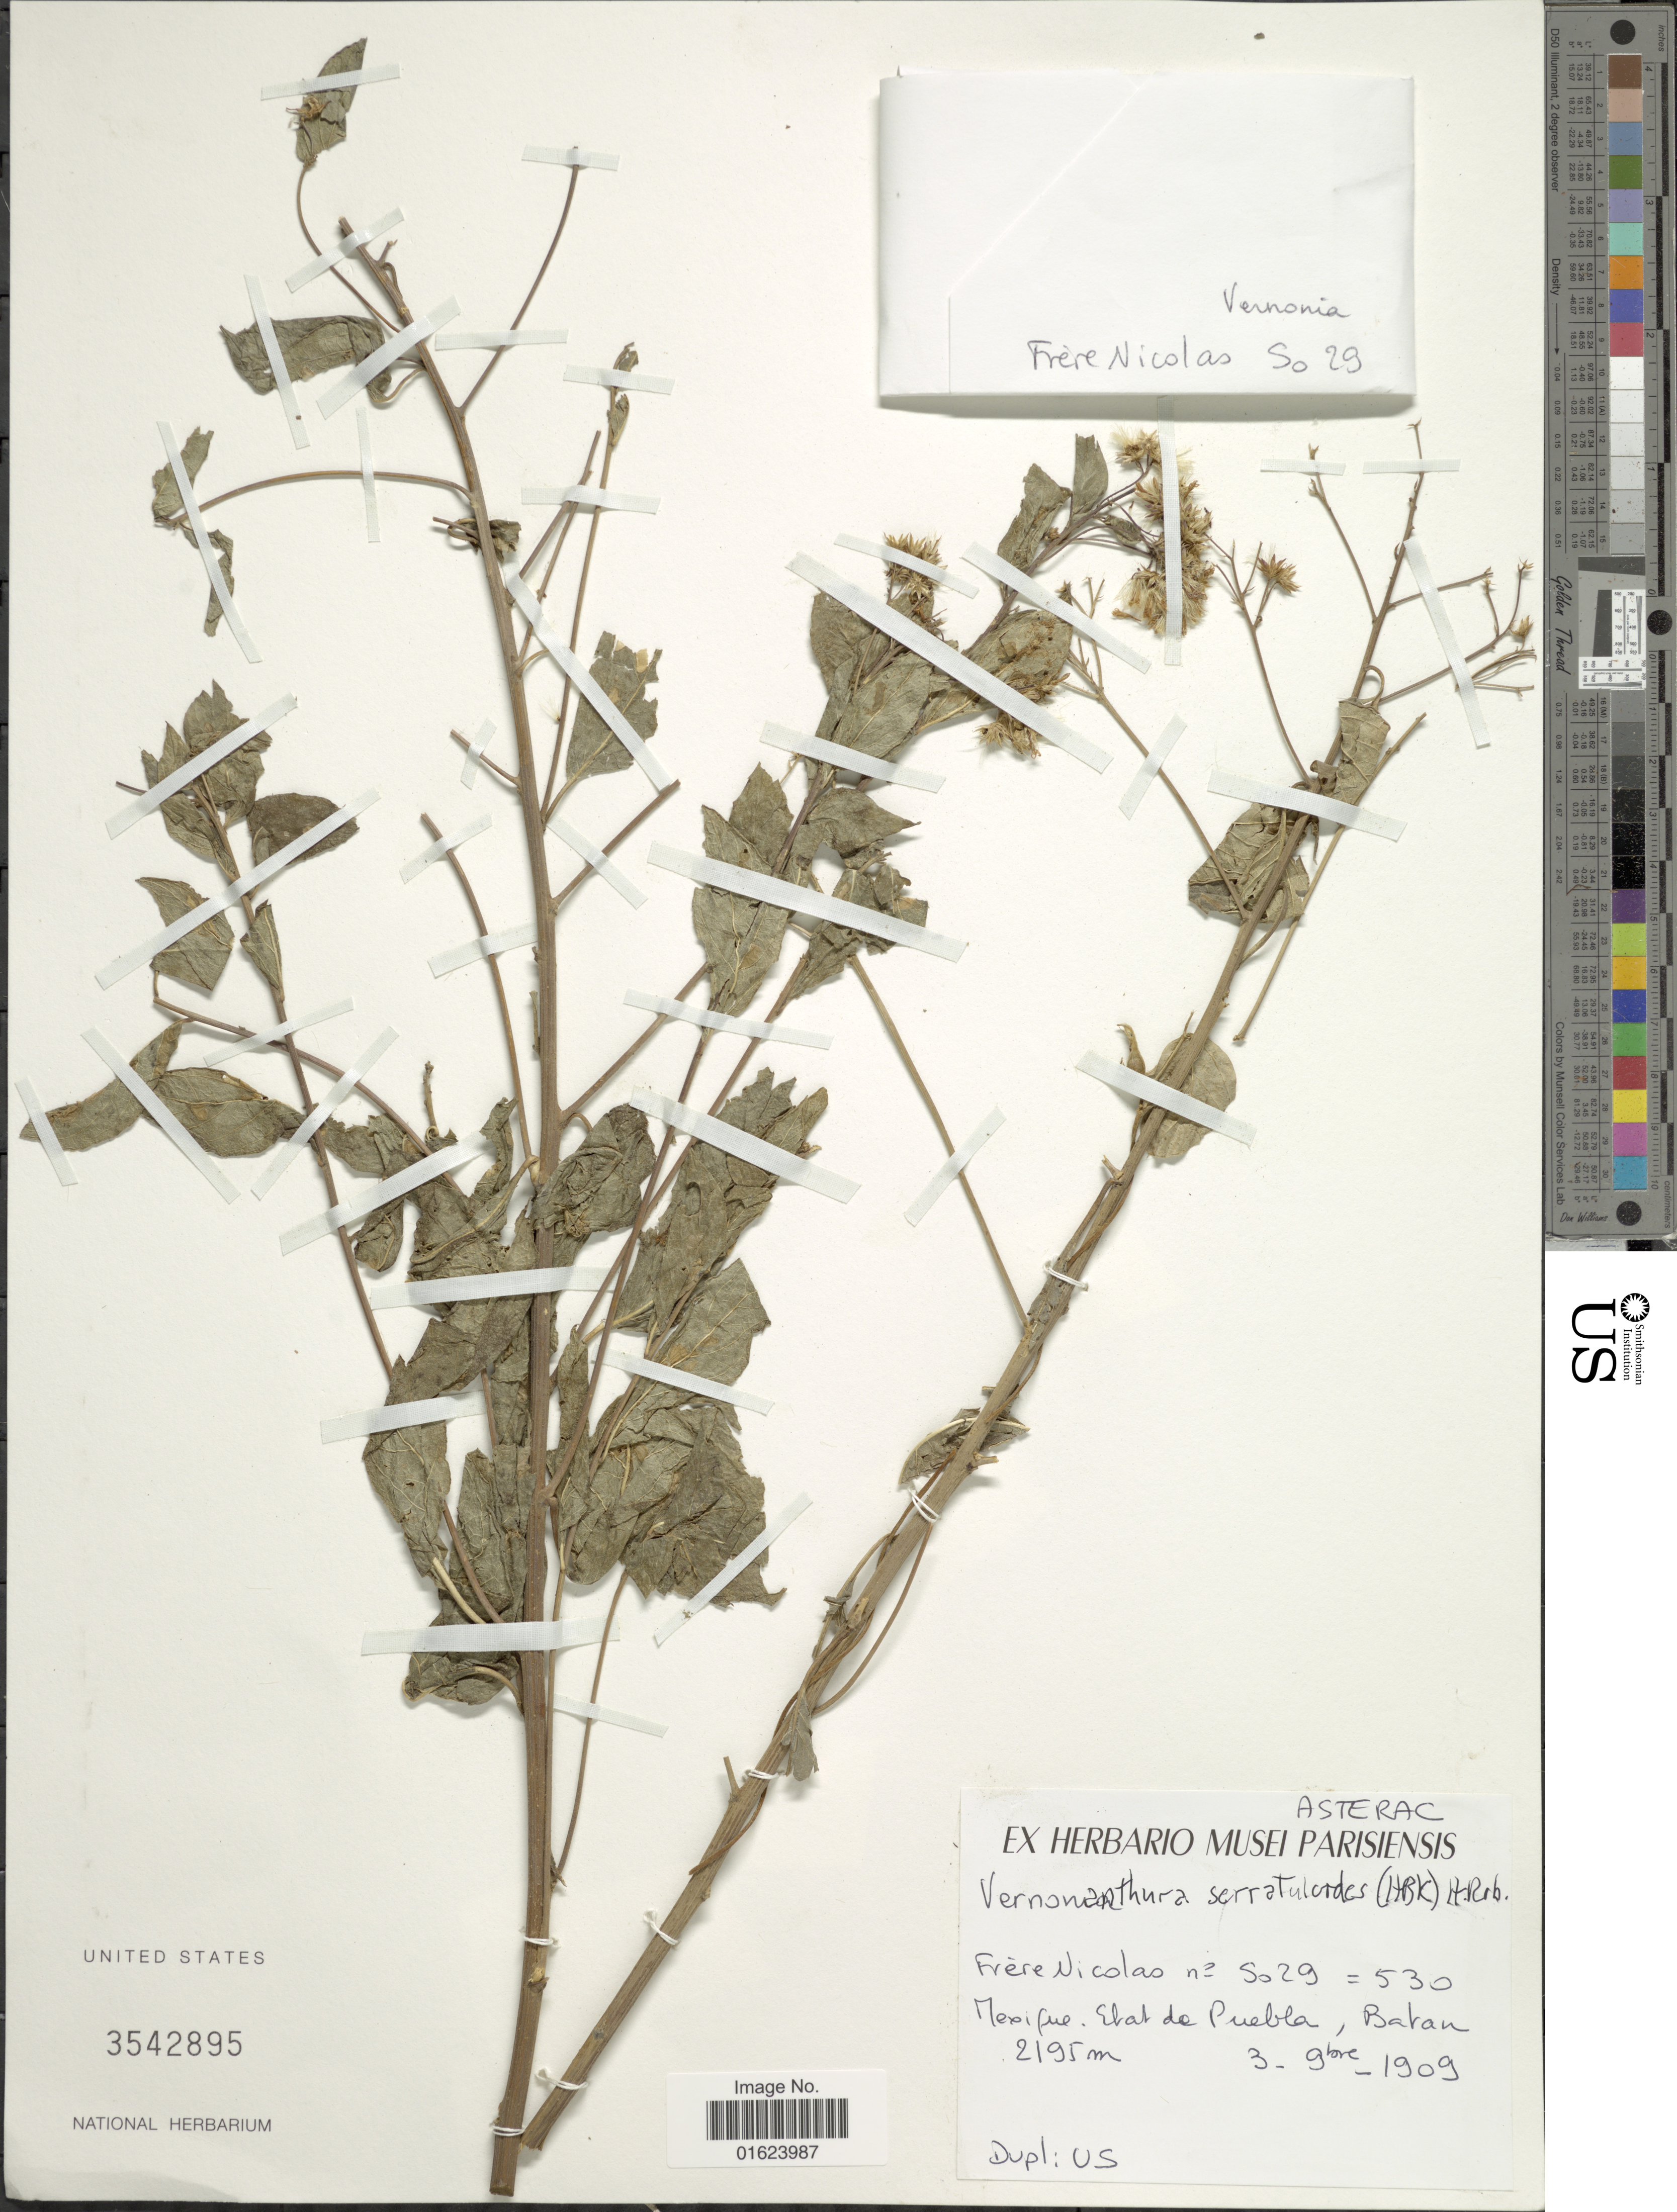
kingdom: Plantae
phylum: Tracheophyta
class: Magnoliopsida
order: Asterales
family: Asteraceae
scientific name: Vickianthus serratuloides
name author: (Kunth) H. Rob.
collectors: Bro. Nicolas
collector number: So29/530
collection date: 1909-11-03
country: Mexico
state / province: Puebla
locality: Mexique, Etat de Puebla, Batan.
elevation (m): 2195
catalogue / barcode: US 3542895